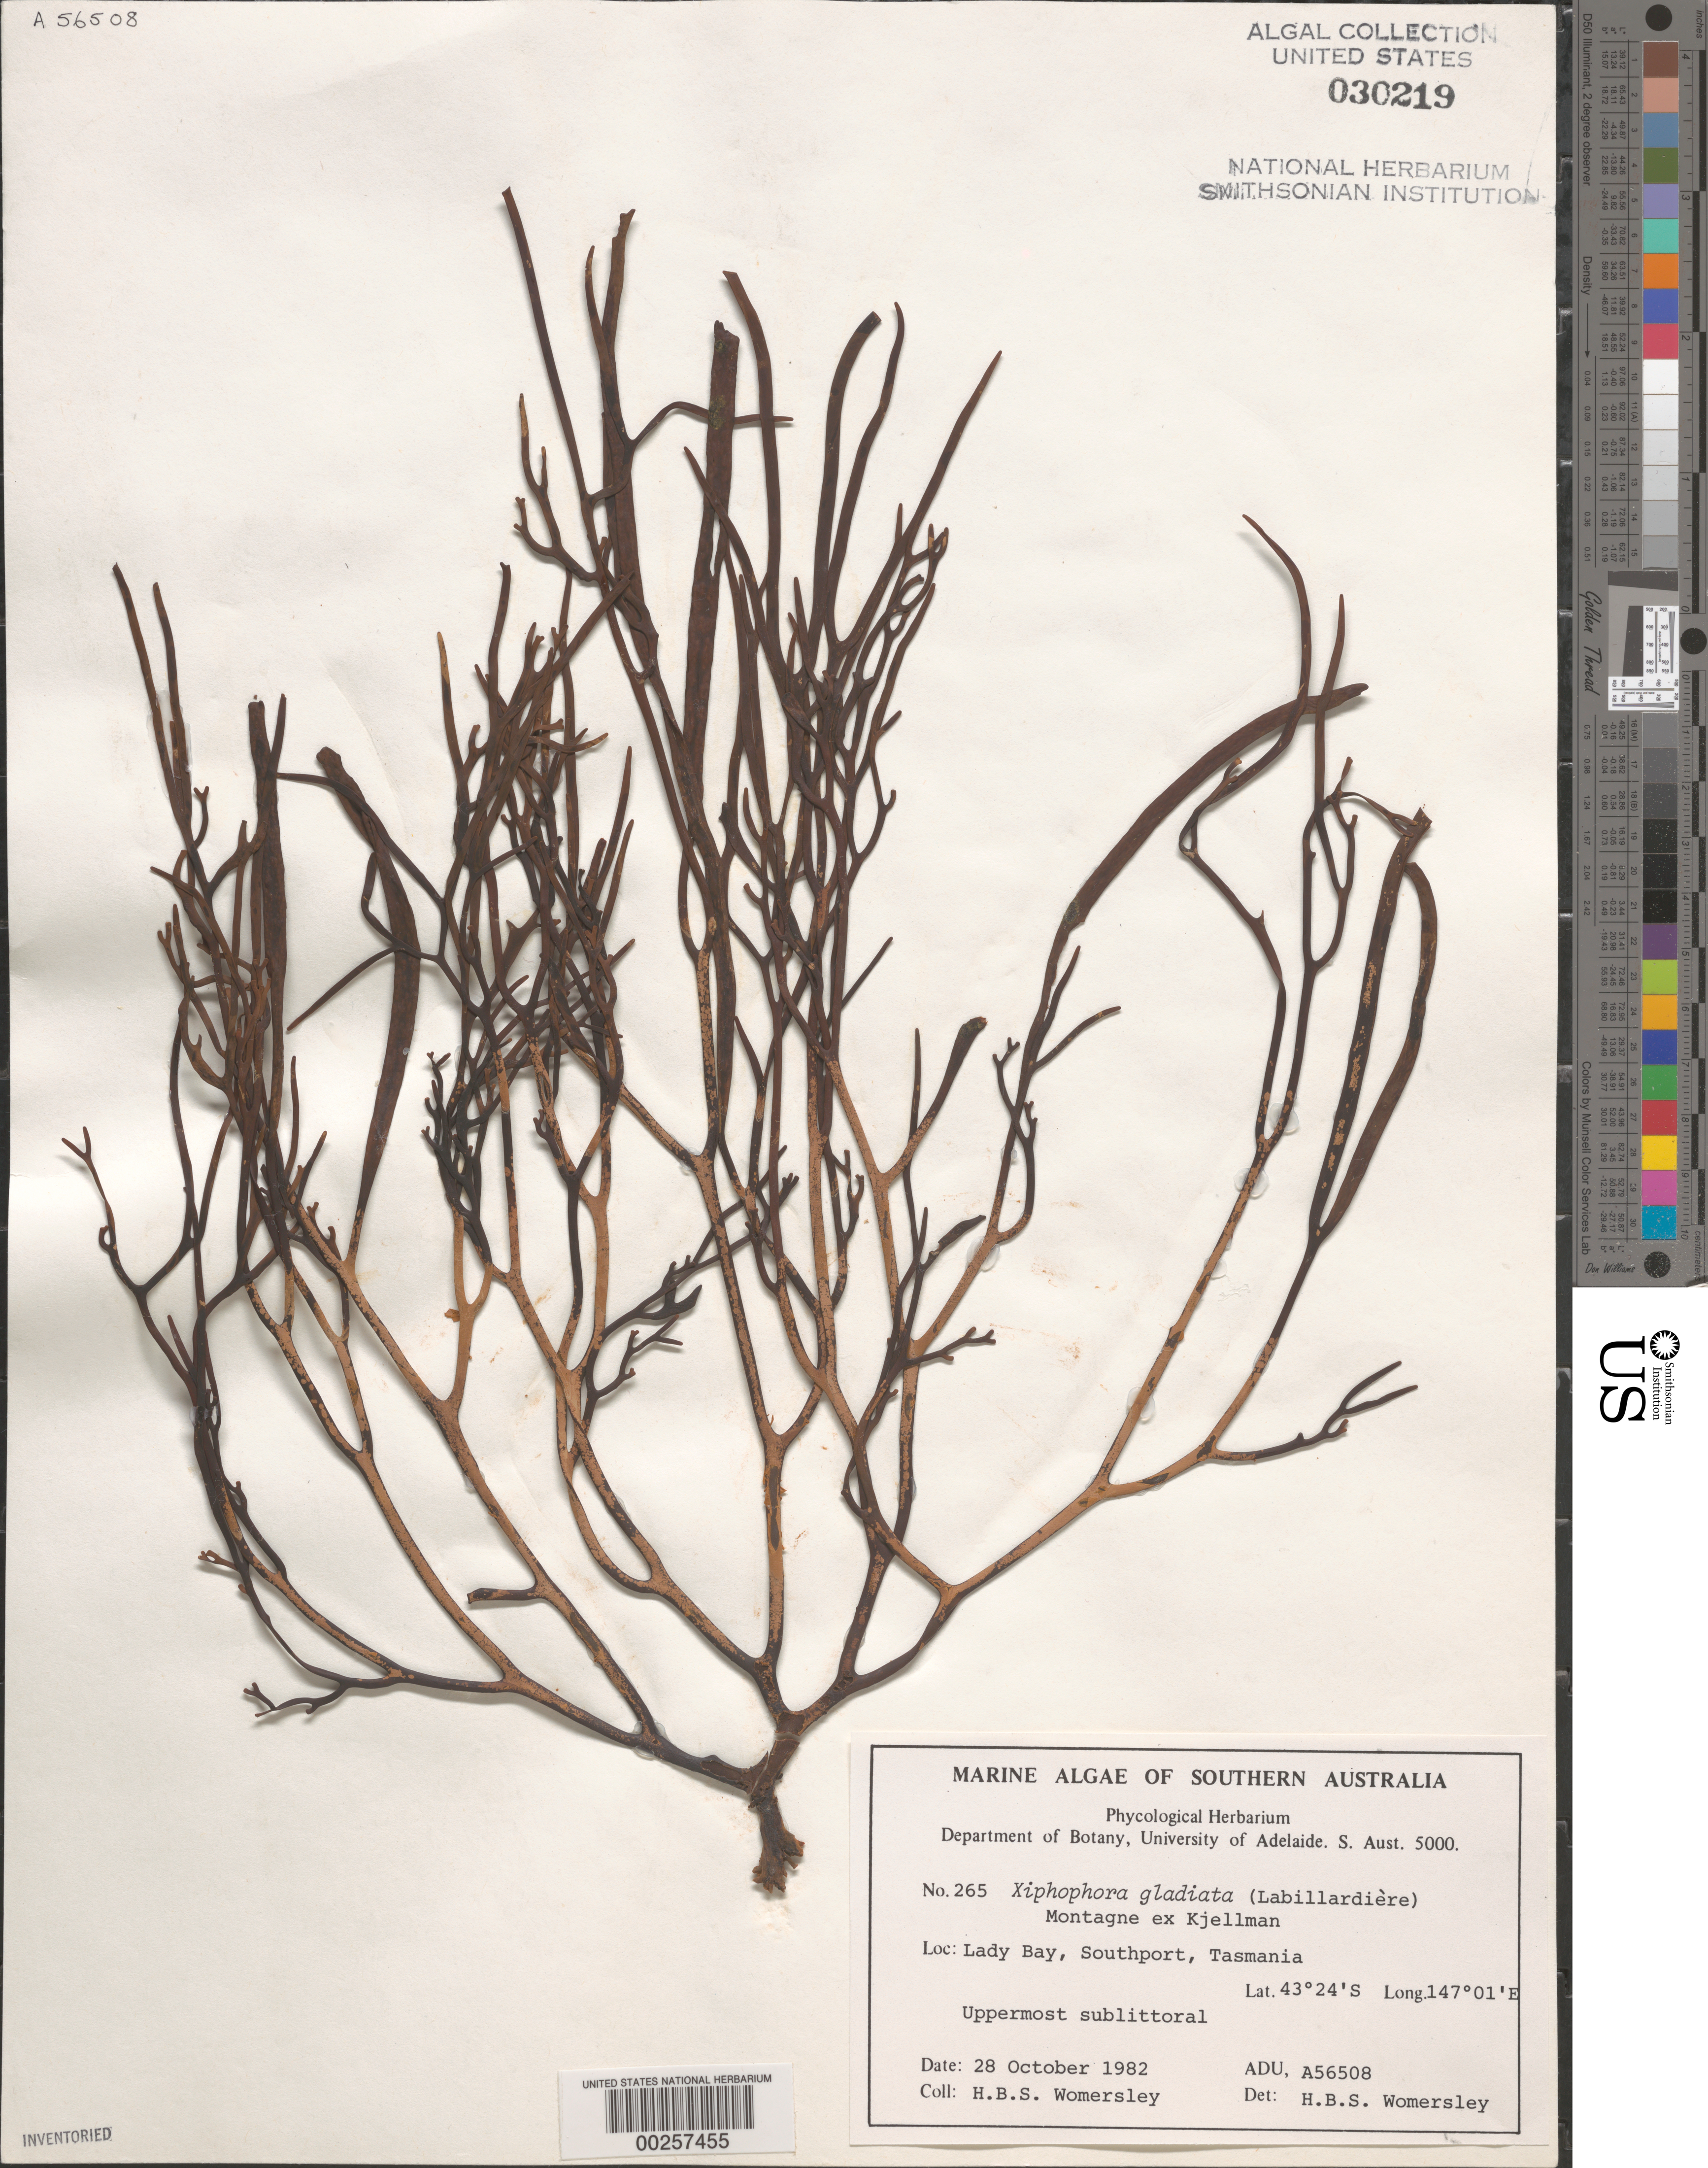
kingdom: Chromista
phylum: Ochrophyta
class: Phaeophyceae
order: Fucales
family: Xiphophoraceae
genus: Xiphophora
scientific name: Xiphophora gladiata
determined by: Womersley, H. B. S.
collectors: H. B. S. Womersley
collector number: ADU A56508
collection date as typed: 28 Oct 1982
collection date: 1982-10-28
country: Australia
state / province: Tasmania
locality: Lady bay, southport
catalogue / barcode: US 30219